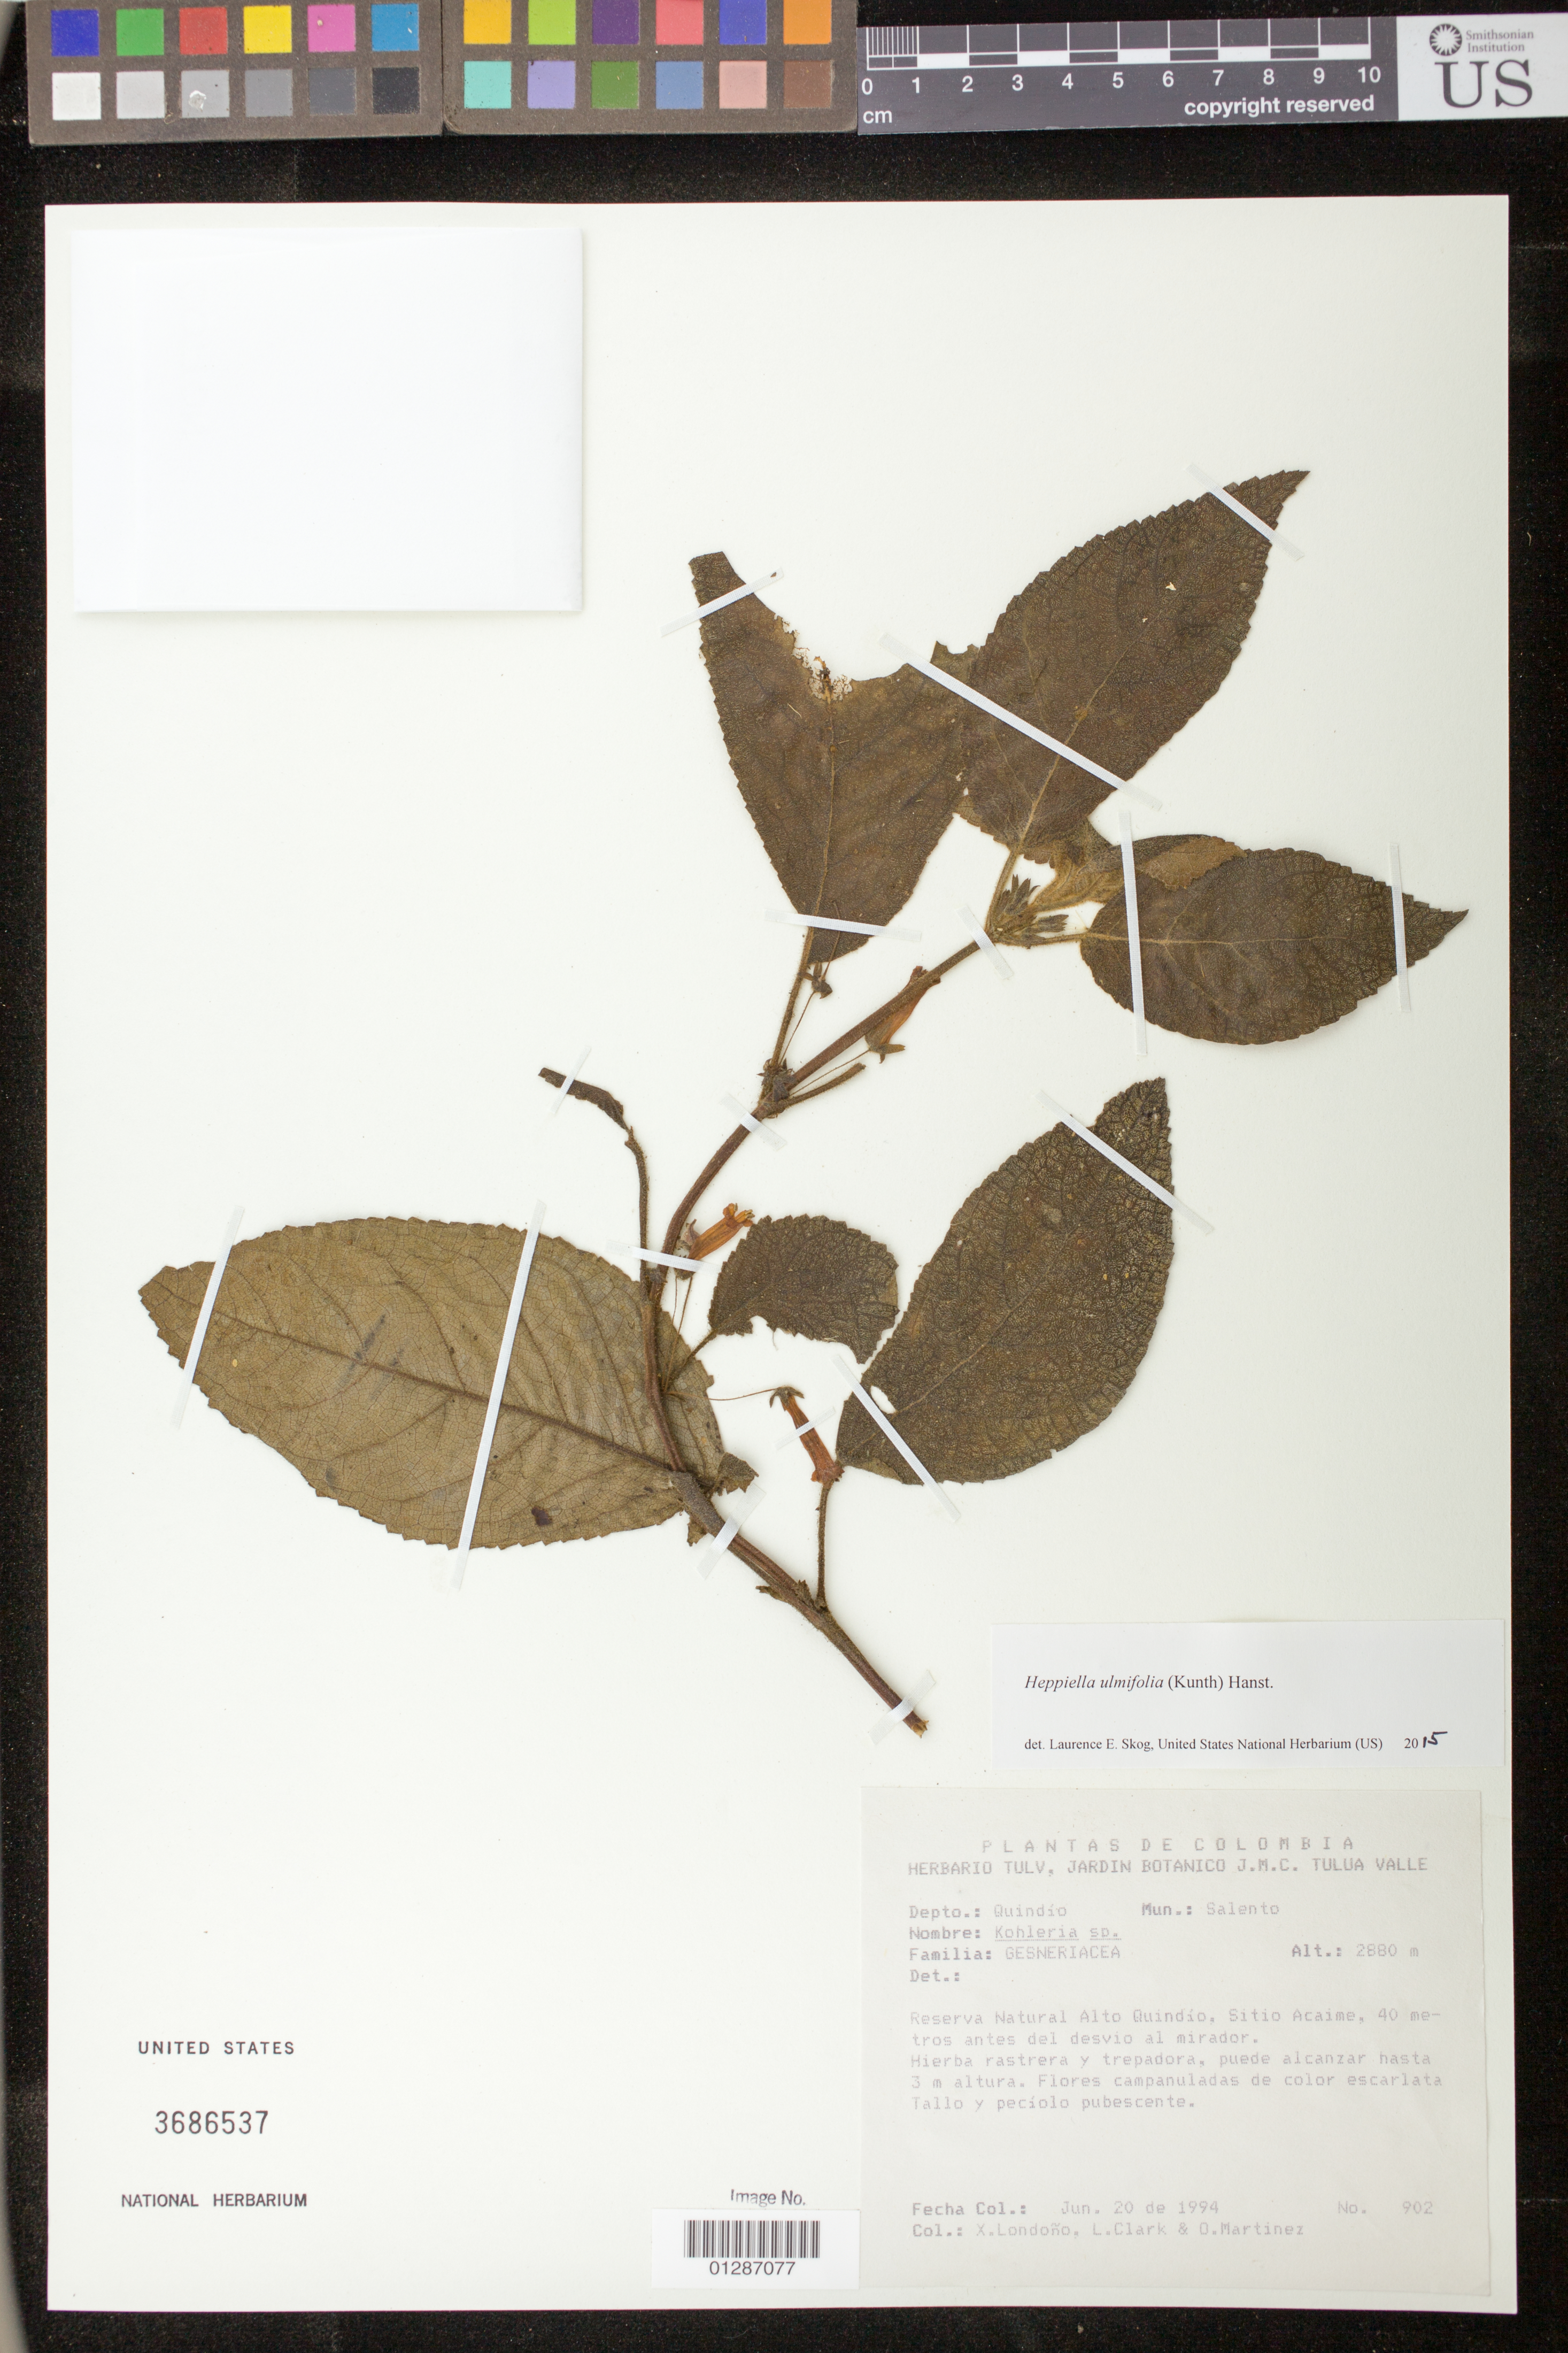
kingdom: Plantae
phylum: Tracheophyta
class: Magnoliopsida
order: Lamiales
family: Gesneriaceae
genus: Heppiella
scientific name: Heppiella ulmifolia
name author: (Kunth) Hanst.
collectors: X. Londoño, L. Clark & O. Martínez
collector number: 902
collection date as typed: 20 Jun 1994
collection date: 1994-06-20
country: Colombia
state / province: Quindío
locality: Mun. Salento. Reserva Natural Alto Quindio, Sitio Acaime.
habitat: Herb.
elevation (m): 2880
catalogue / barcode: US 3686537